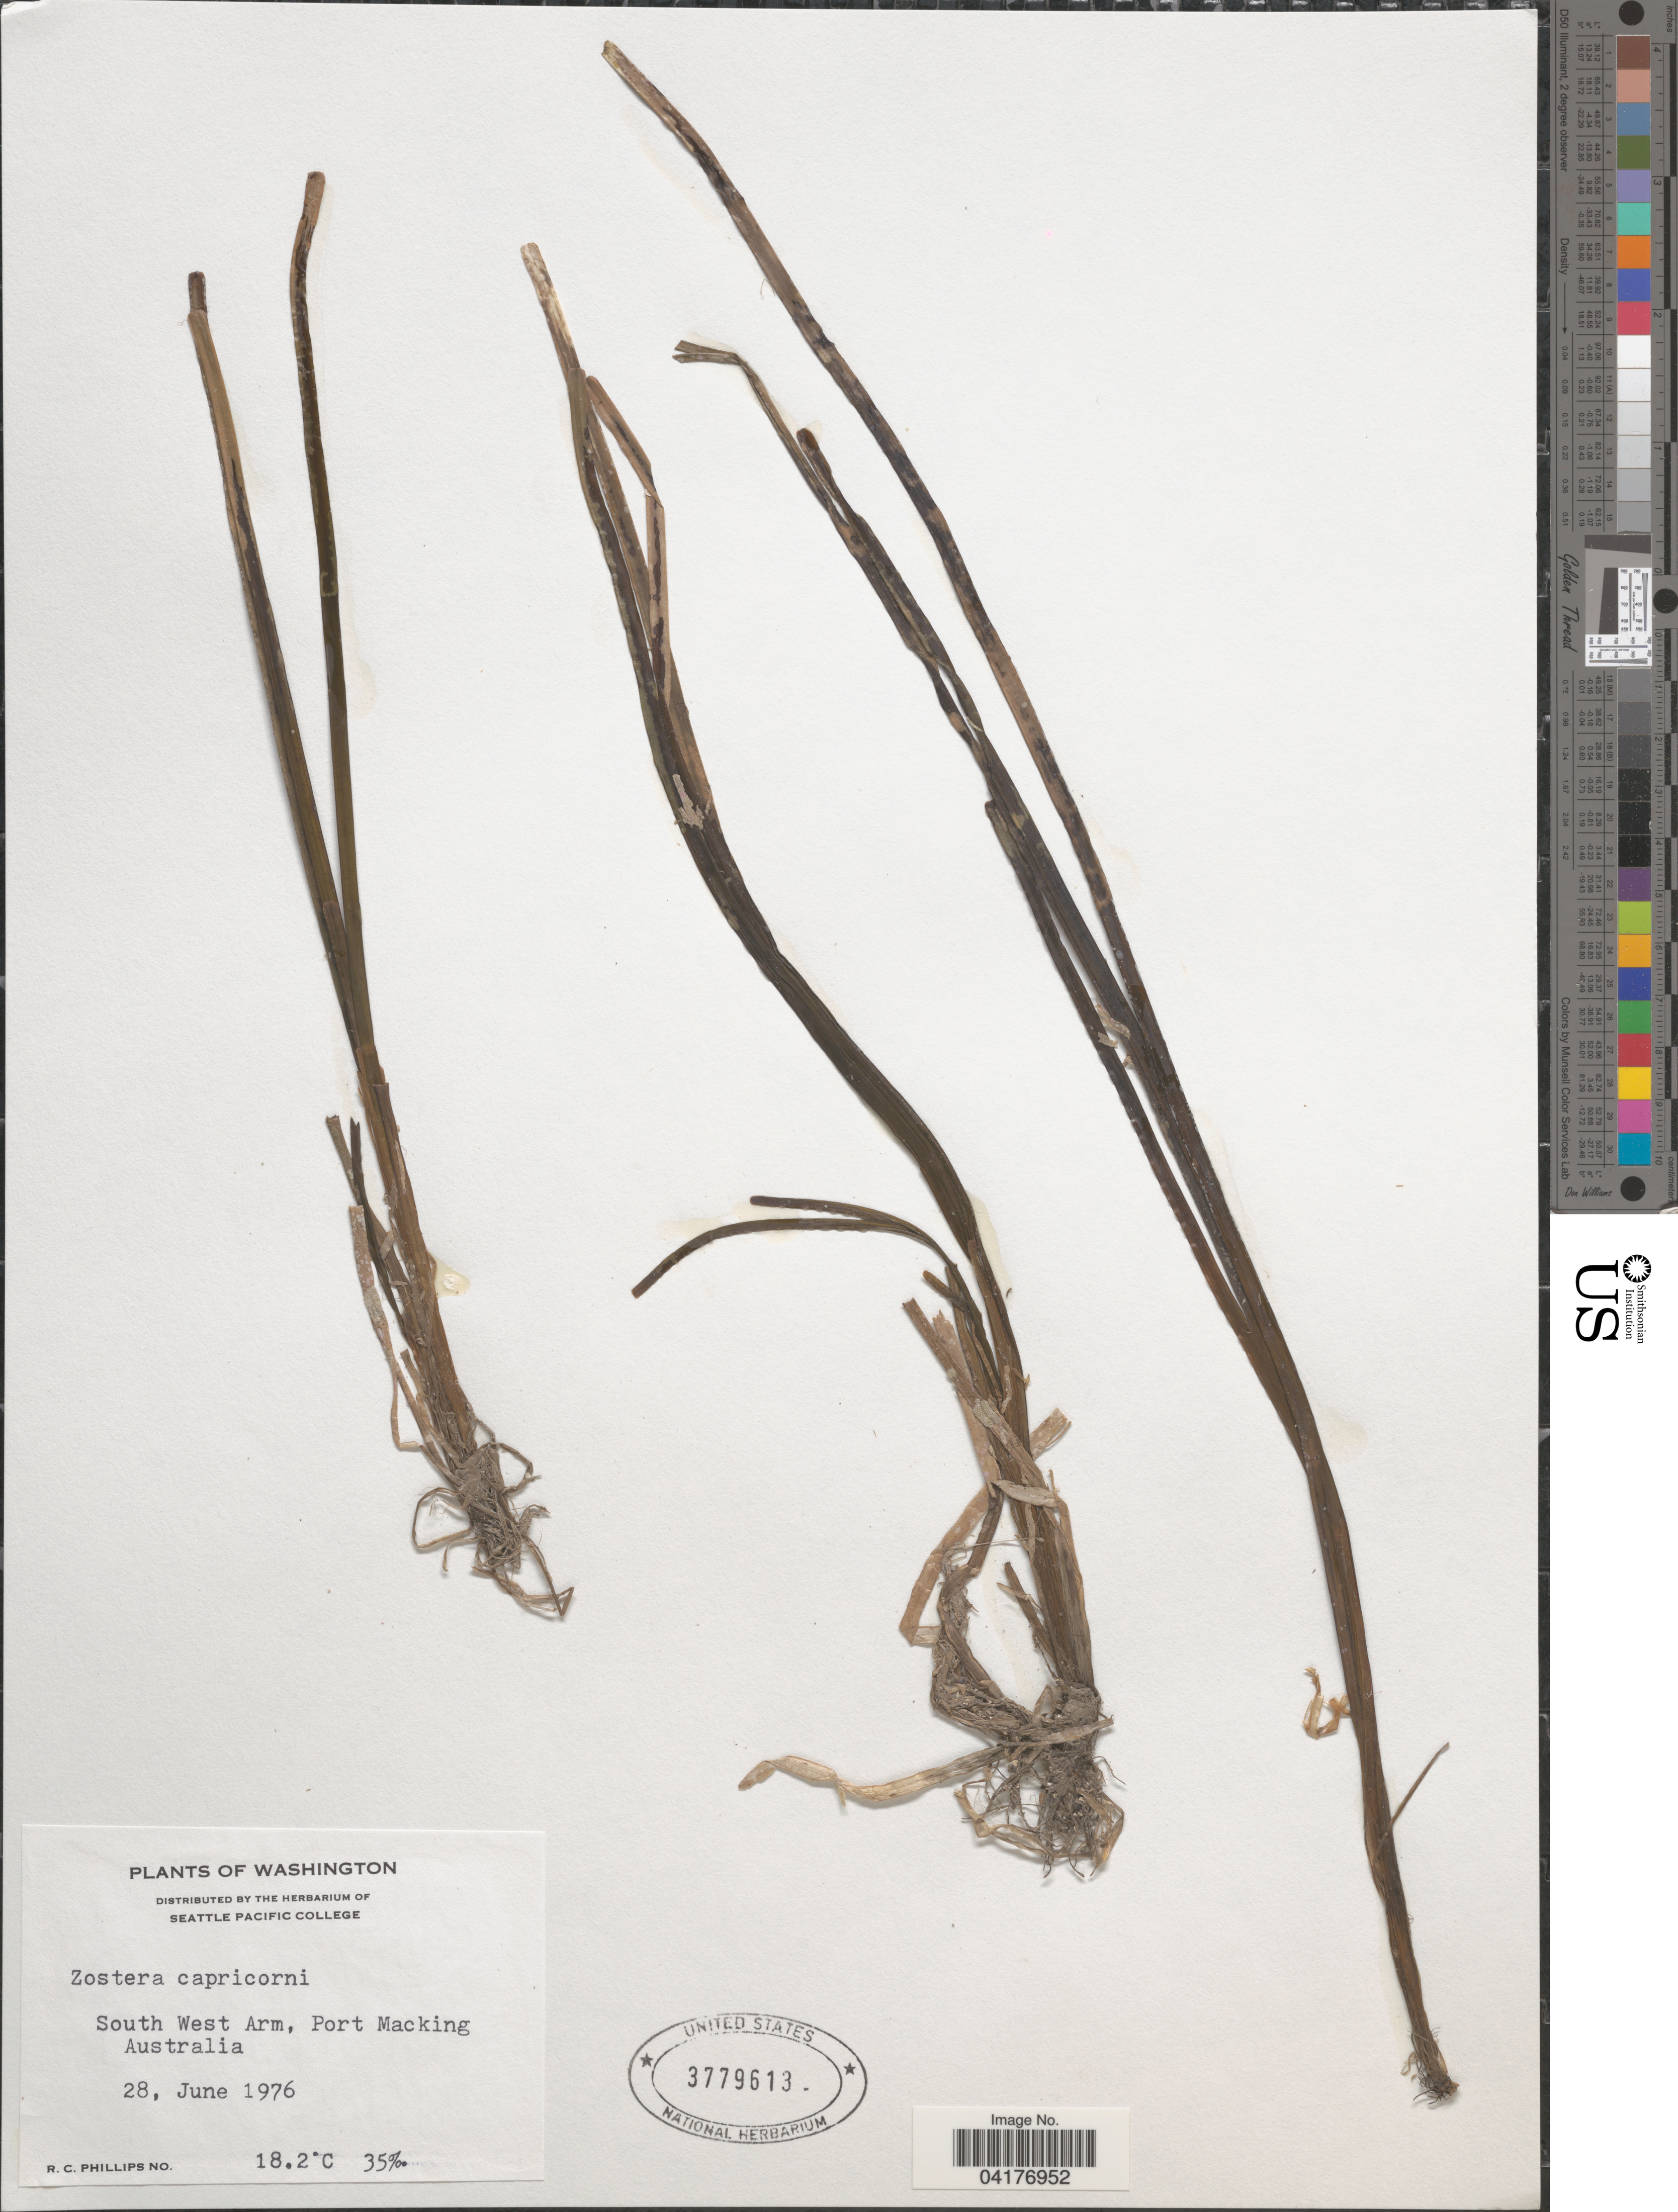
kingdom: Plantae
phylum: Tracheophyta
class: Liliopsida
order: Alismatales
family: Zosteraceae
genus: Zostera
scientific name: Zostera capricorni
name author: Asch.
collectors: R. C. Phillips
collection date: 1976-06-28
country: Australia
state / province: New South Wales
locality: South West Arm - Port Macking [= Port Hacking].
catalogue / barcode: US 3779613